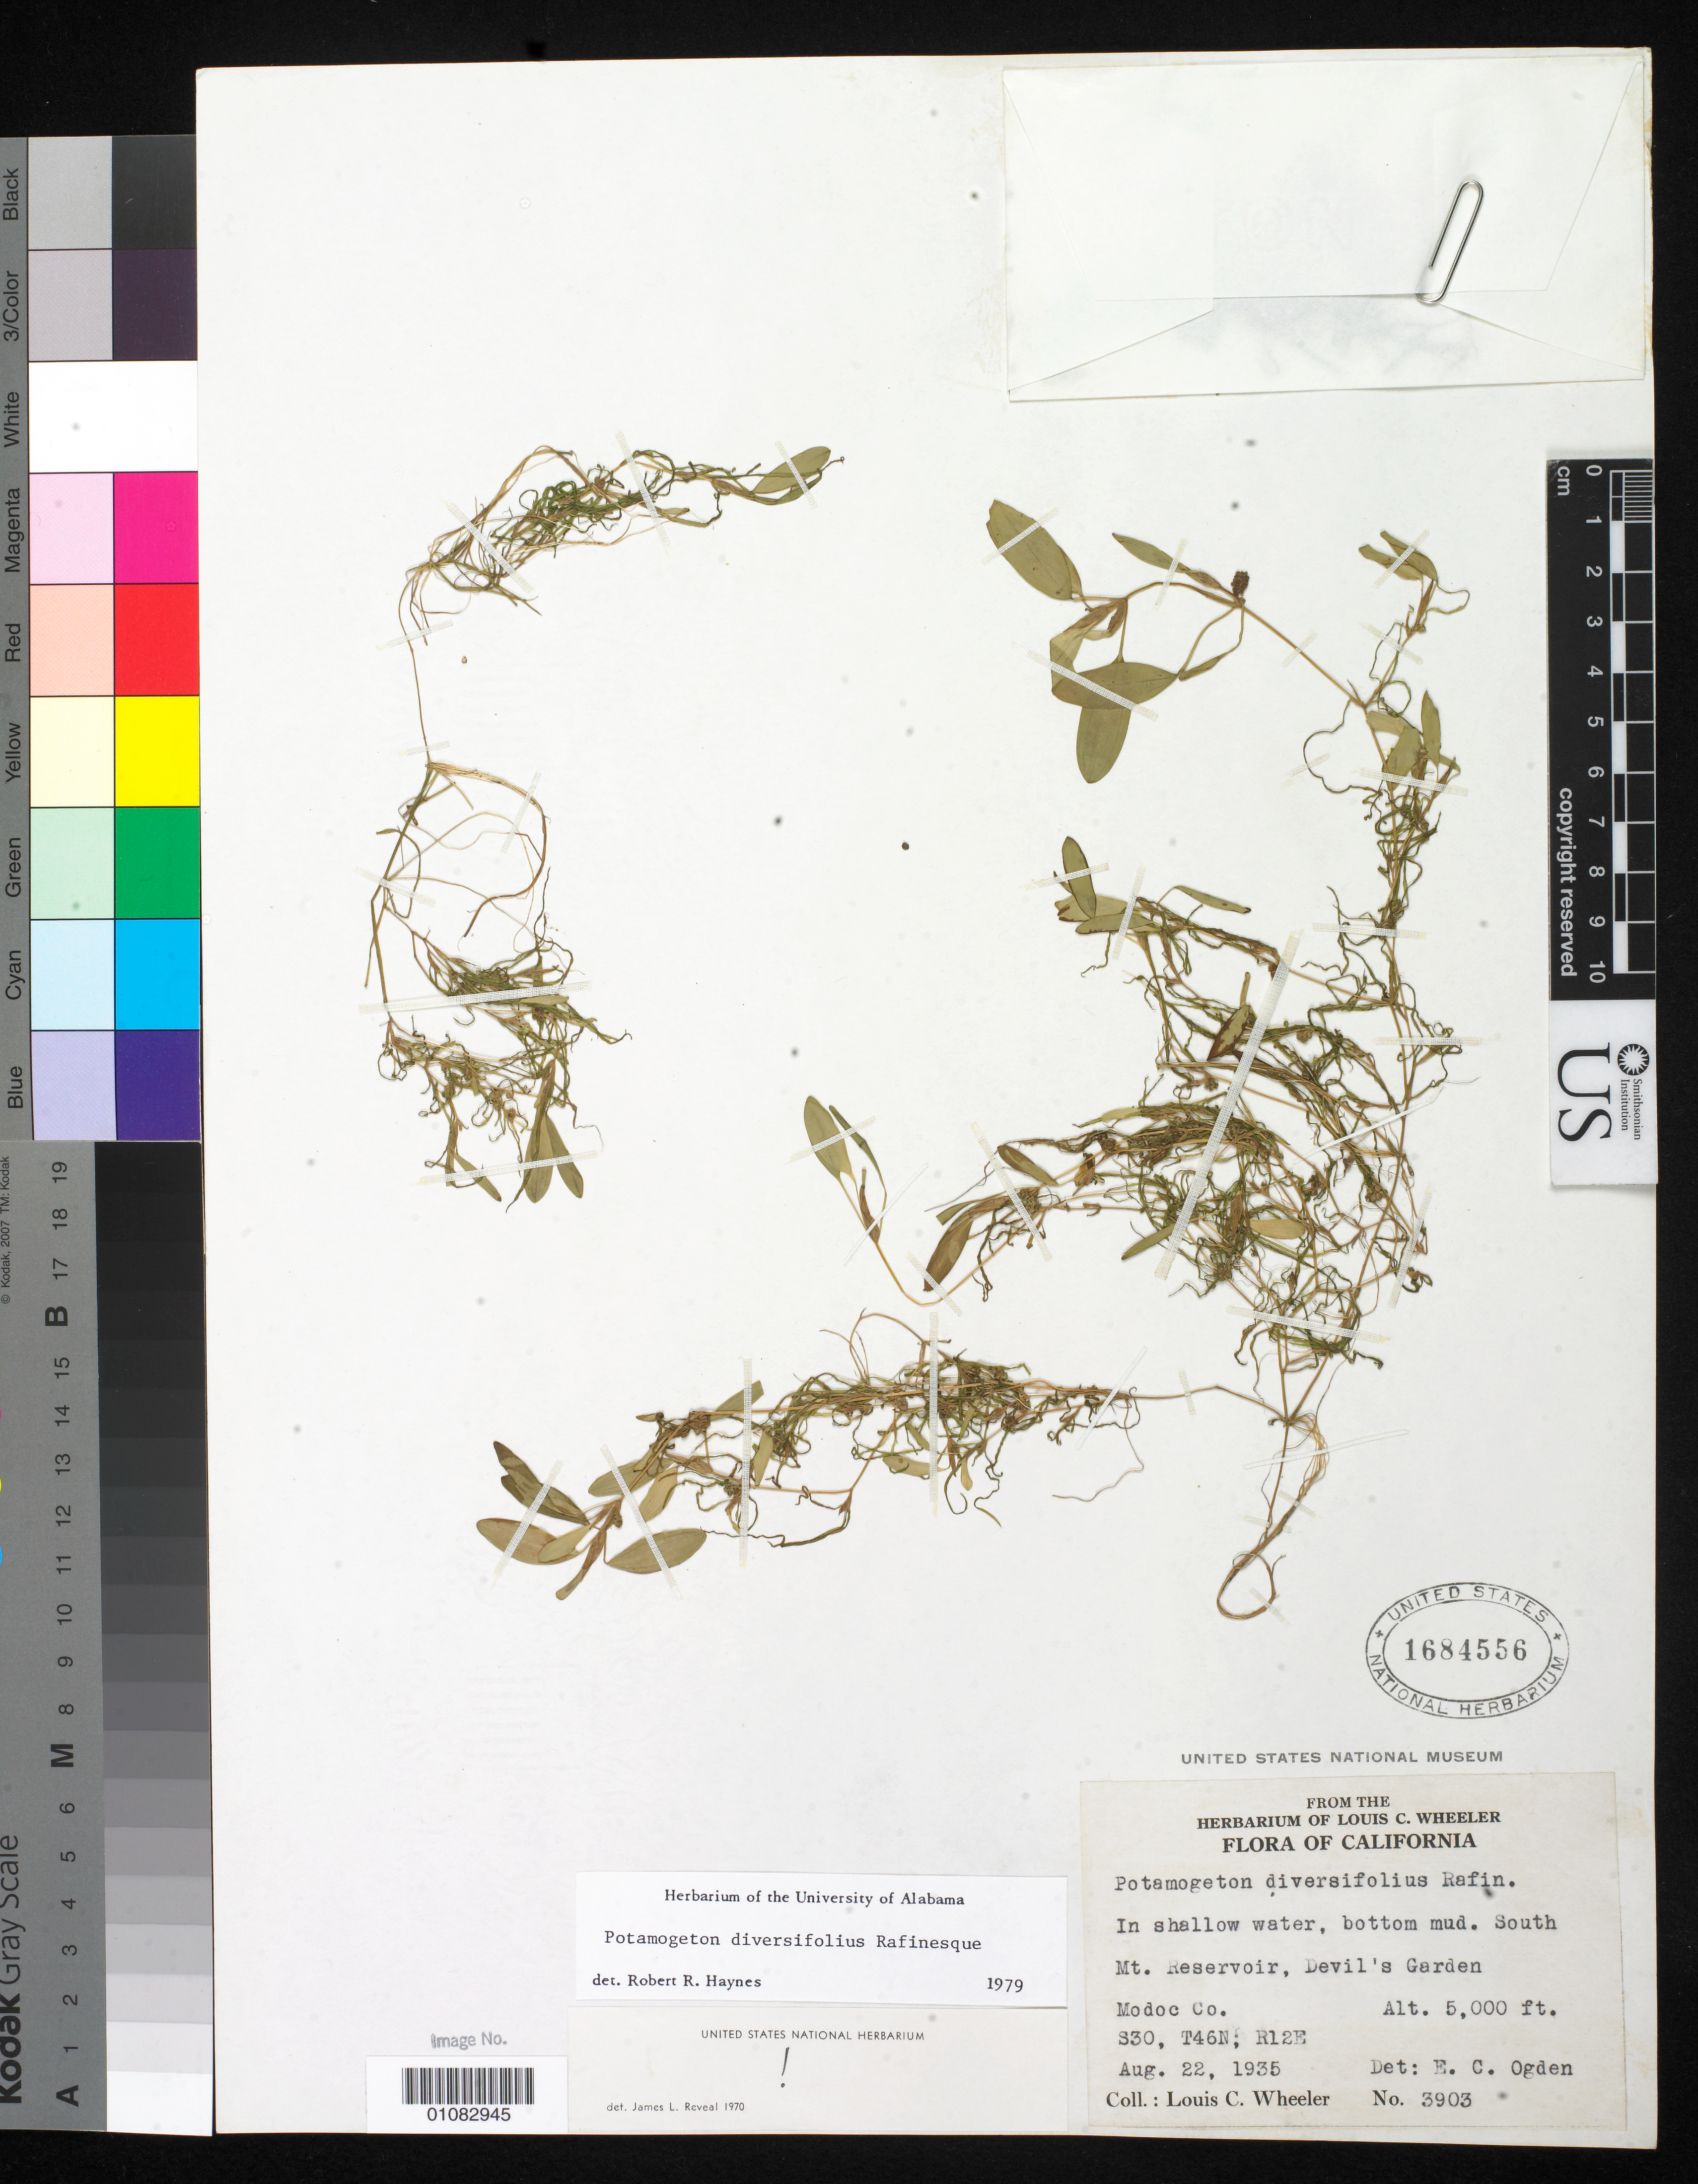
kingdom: Plantae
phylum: Tracheophyta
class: Liliopsida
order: Alismatales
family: Potamogetonaceae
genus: Potamogeton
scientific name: Potamogeton diversifolius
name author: Raf.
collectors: L. C. Wheeler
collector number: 3903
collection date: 1935-08-22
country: United States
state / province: California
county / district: Modoc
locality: Devil's Garden, South Mt. Reservoir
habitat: In shallow water, bottom mud.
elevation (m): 1524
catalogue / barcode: US 1684556